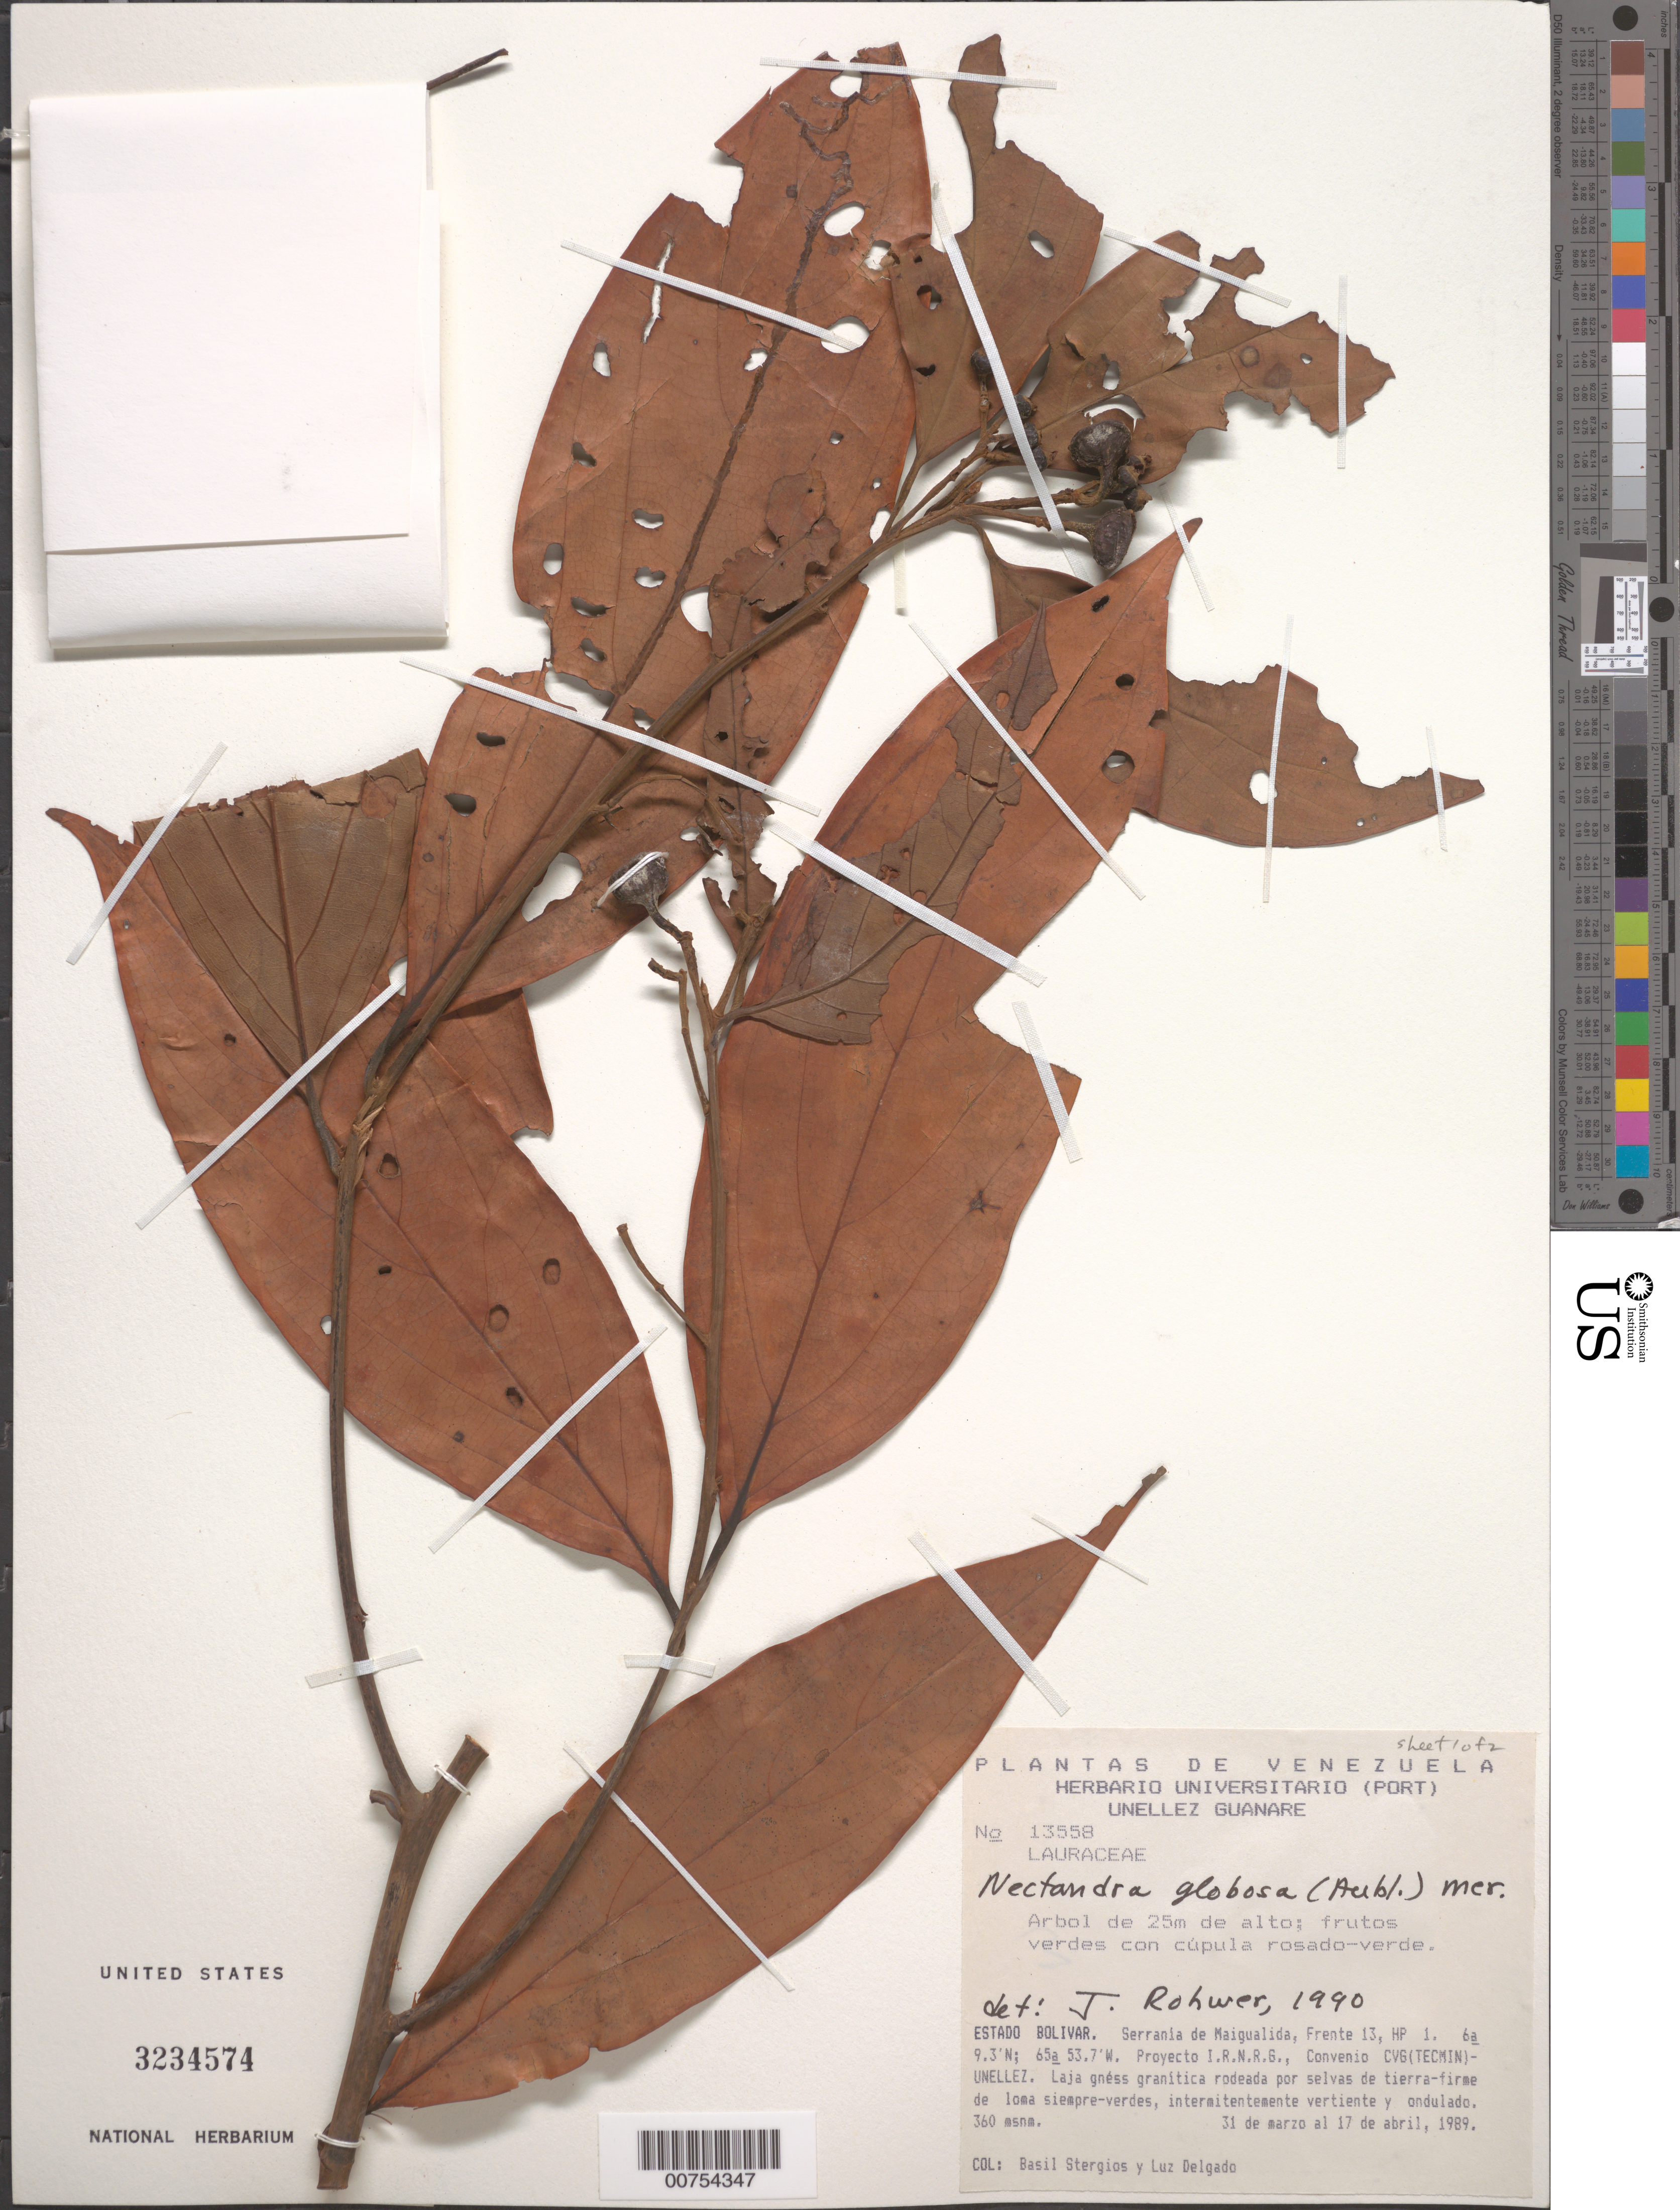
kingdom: Plantae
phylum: Tracheophyta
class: Magnoliopsida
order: Laurales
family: Lauraceae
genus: Nectandra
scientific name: Nectandra globosa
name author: (Aubl.) Mez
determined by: Rohwer, J. G.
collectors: B. G. Stergios & L. Delgado V.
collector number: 13558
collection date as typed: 31-Mar-89 to 17-Apr-89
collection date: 1989-03-31/1989-04-17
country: Venezuela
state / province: Bolívar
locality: Serrania Maigualida, E del río Caura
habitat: Laja gness granítica rodeado por selvas de tierra firme de loma siempre-verdes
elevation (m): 360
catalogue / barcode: US 3234574